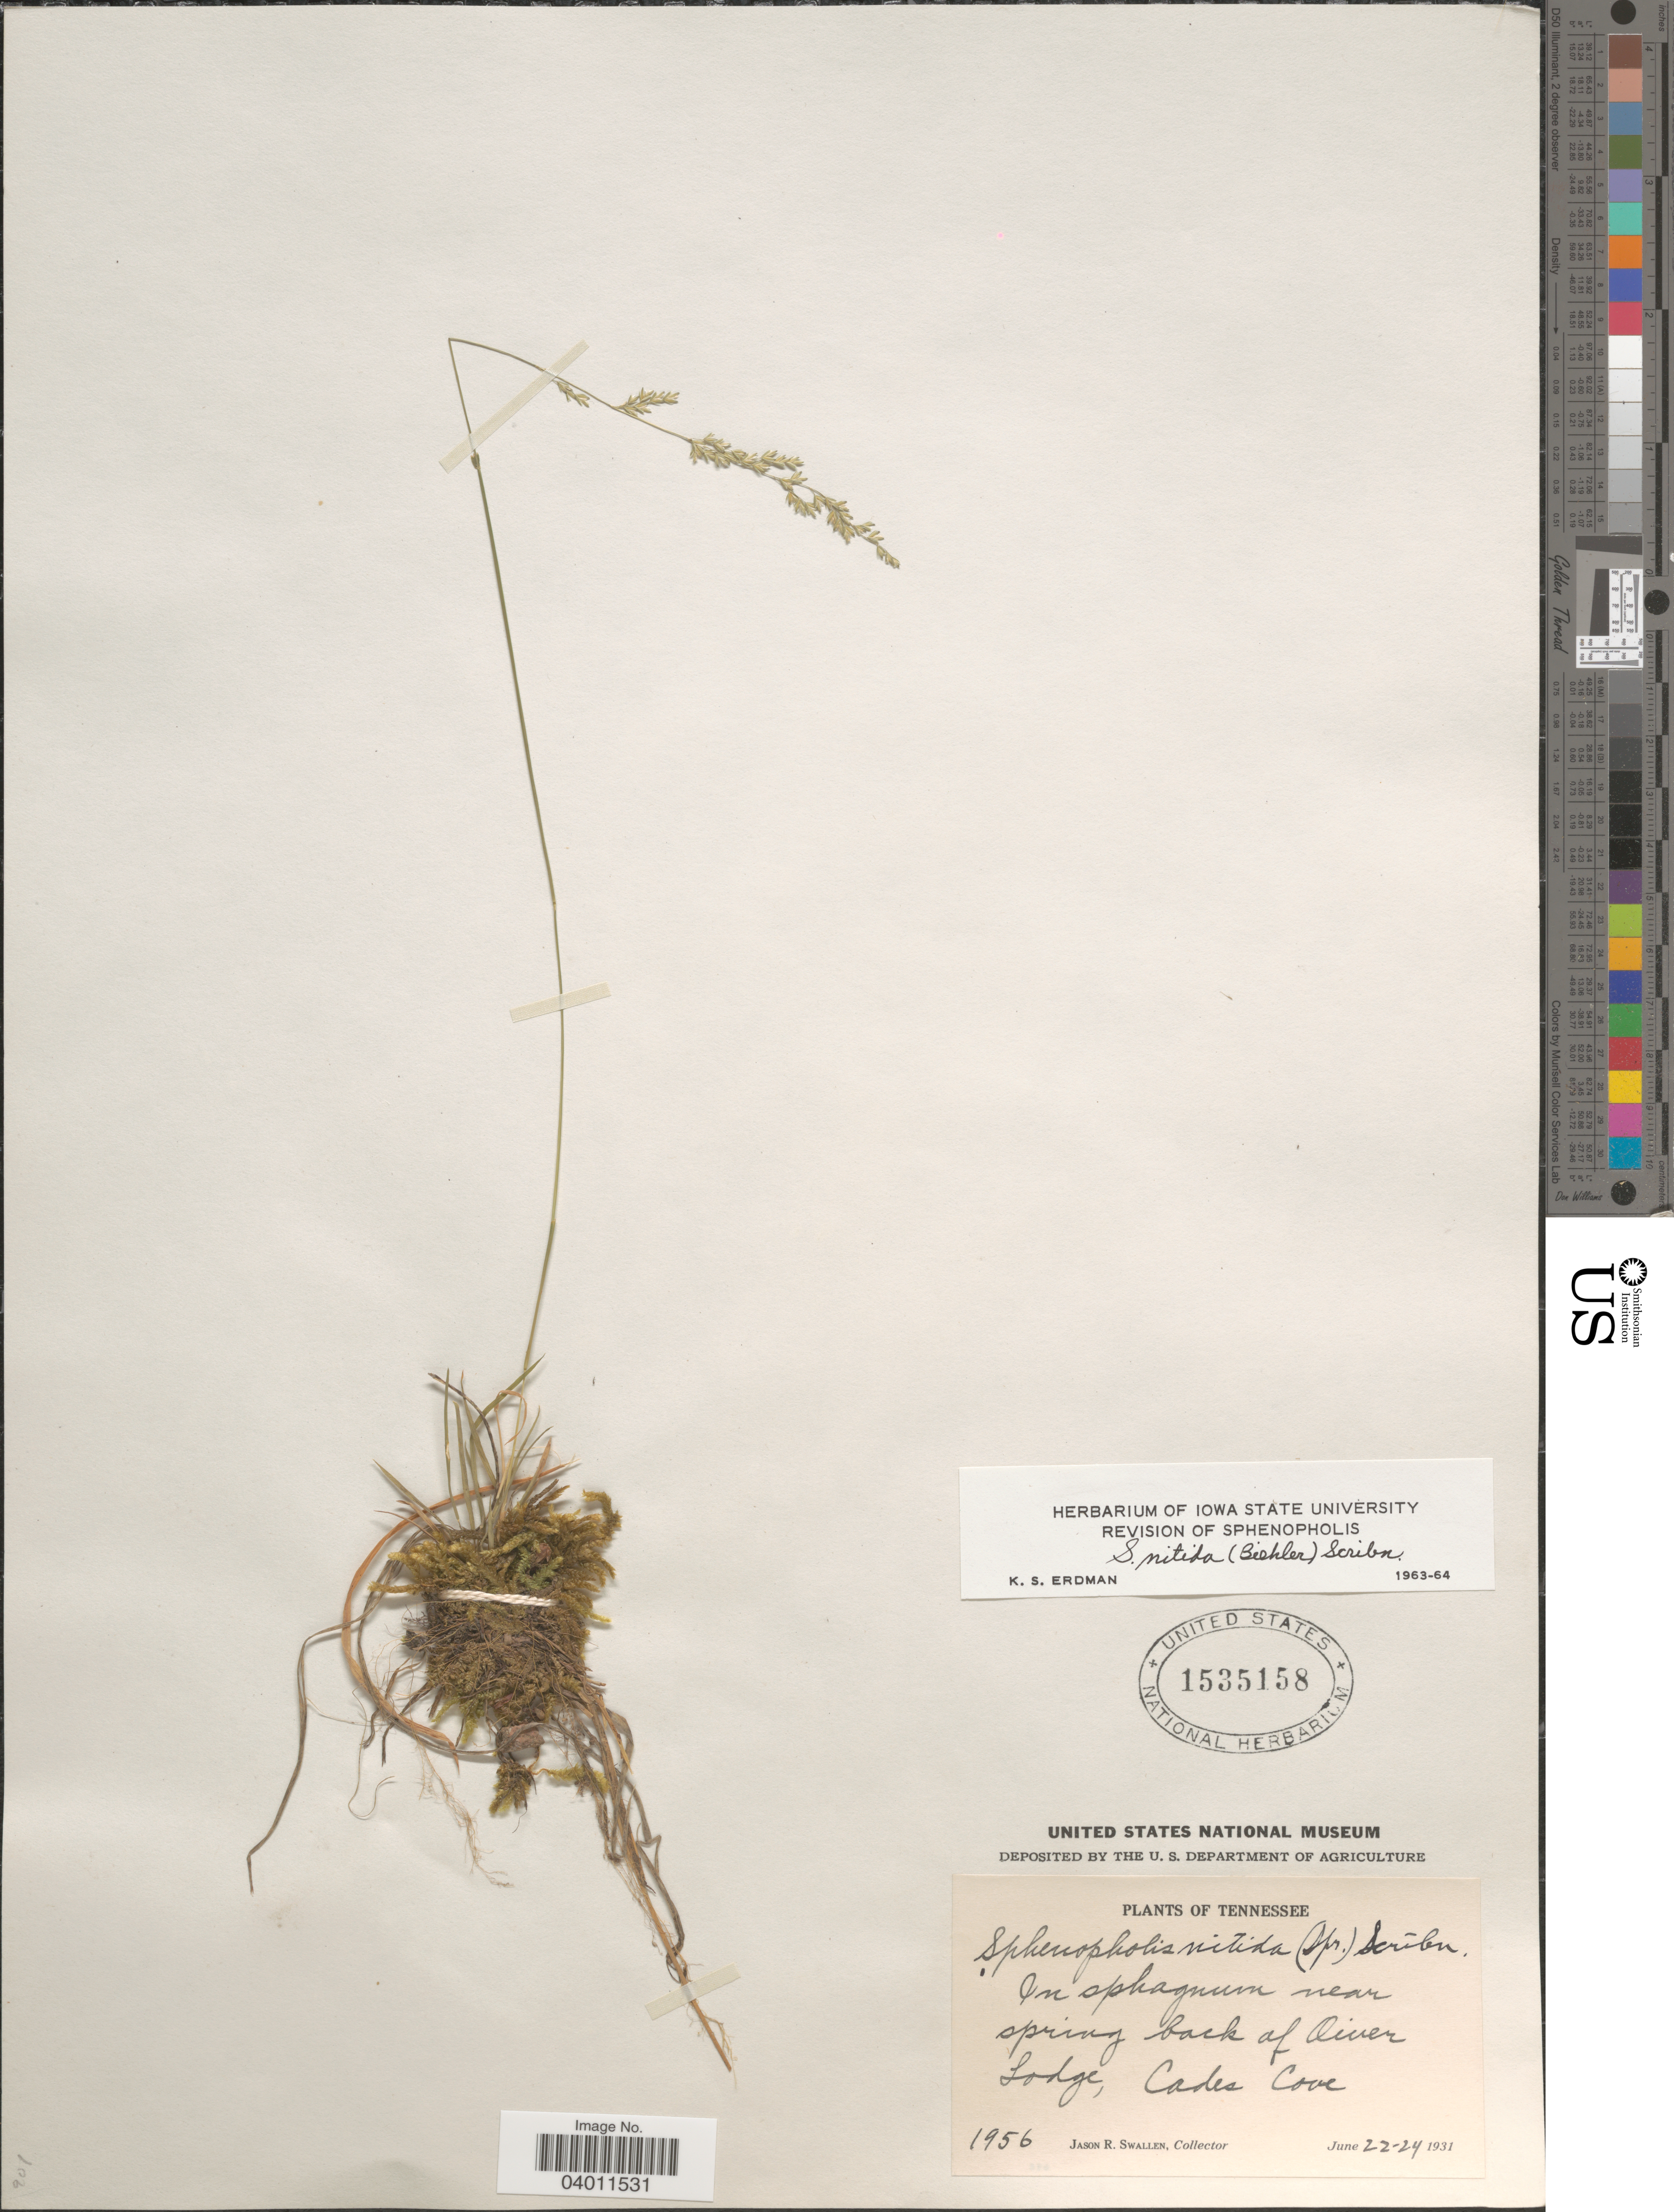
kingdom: Plantae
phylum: Tracheophyta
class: Liliopsida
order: Poales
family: Poaceae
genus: Sphenopholis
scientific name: Sphenopholis nitida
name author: (Biehler) Scribn.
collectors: J. R. Swallen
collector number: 1956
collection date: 1931-06-22/1931-06-24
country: United States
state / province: Tennessee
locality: In sphagnum near spring back of Oliver Lodge, Codes Cove.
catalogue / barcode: US 1535158